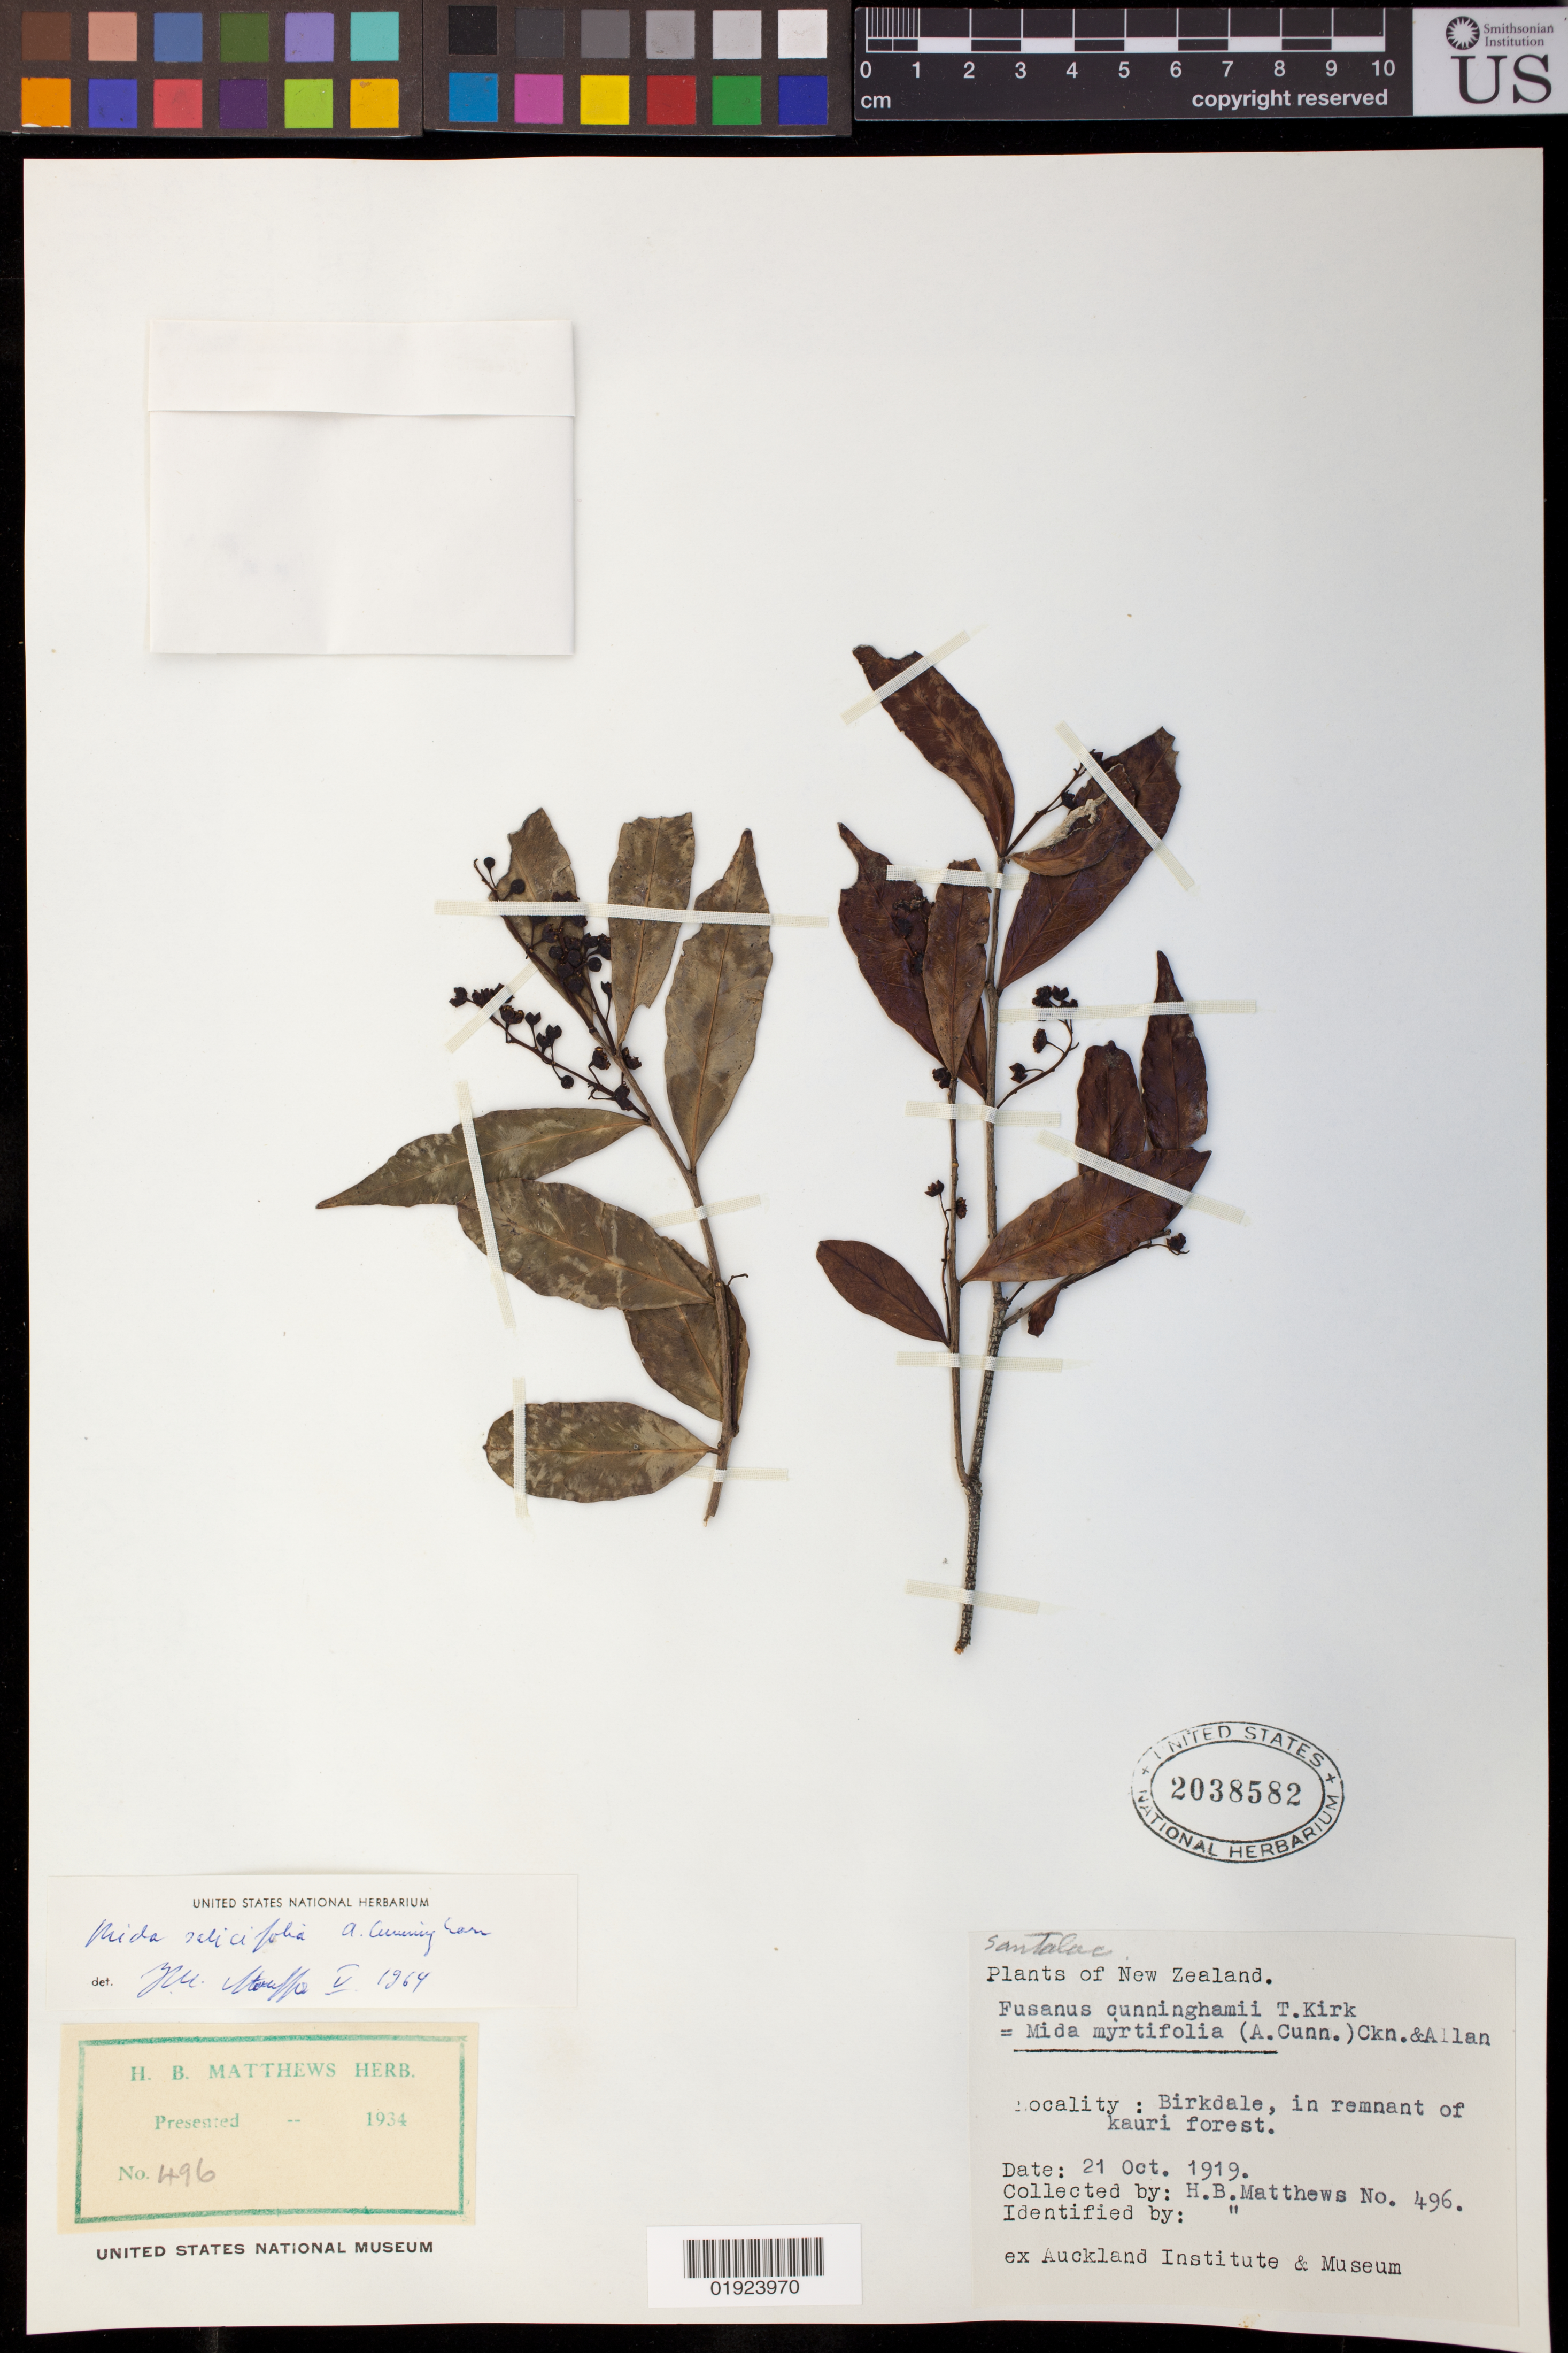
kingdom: Plantae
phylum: Tracheophyta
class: Magnoliopsida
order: Santalales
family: Nanodeaceae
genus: Mida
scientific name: Mida salicifolia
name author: A. Cunn.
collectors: H. B. Matthews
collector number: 496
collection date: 1919-10-21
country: New Zealand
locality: Birkdale, in remnant of kauri forest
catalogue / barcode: US 2038582